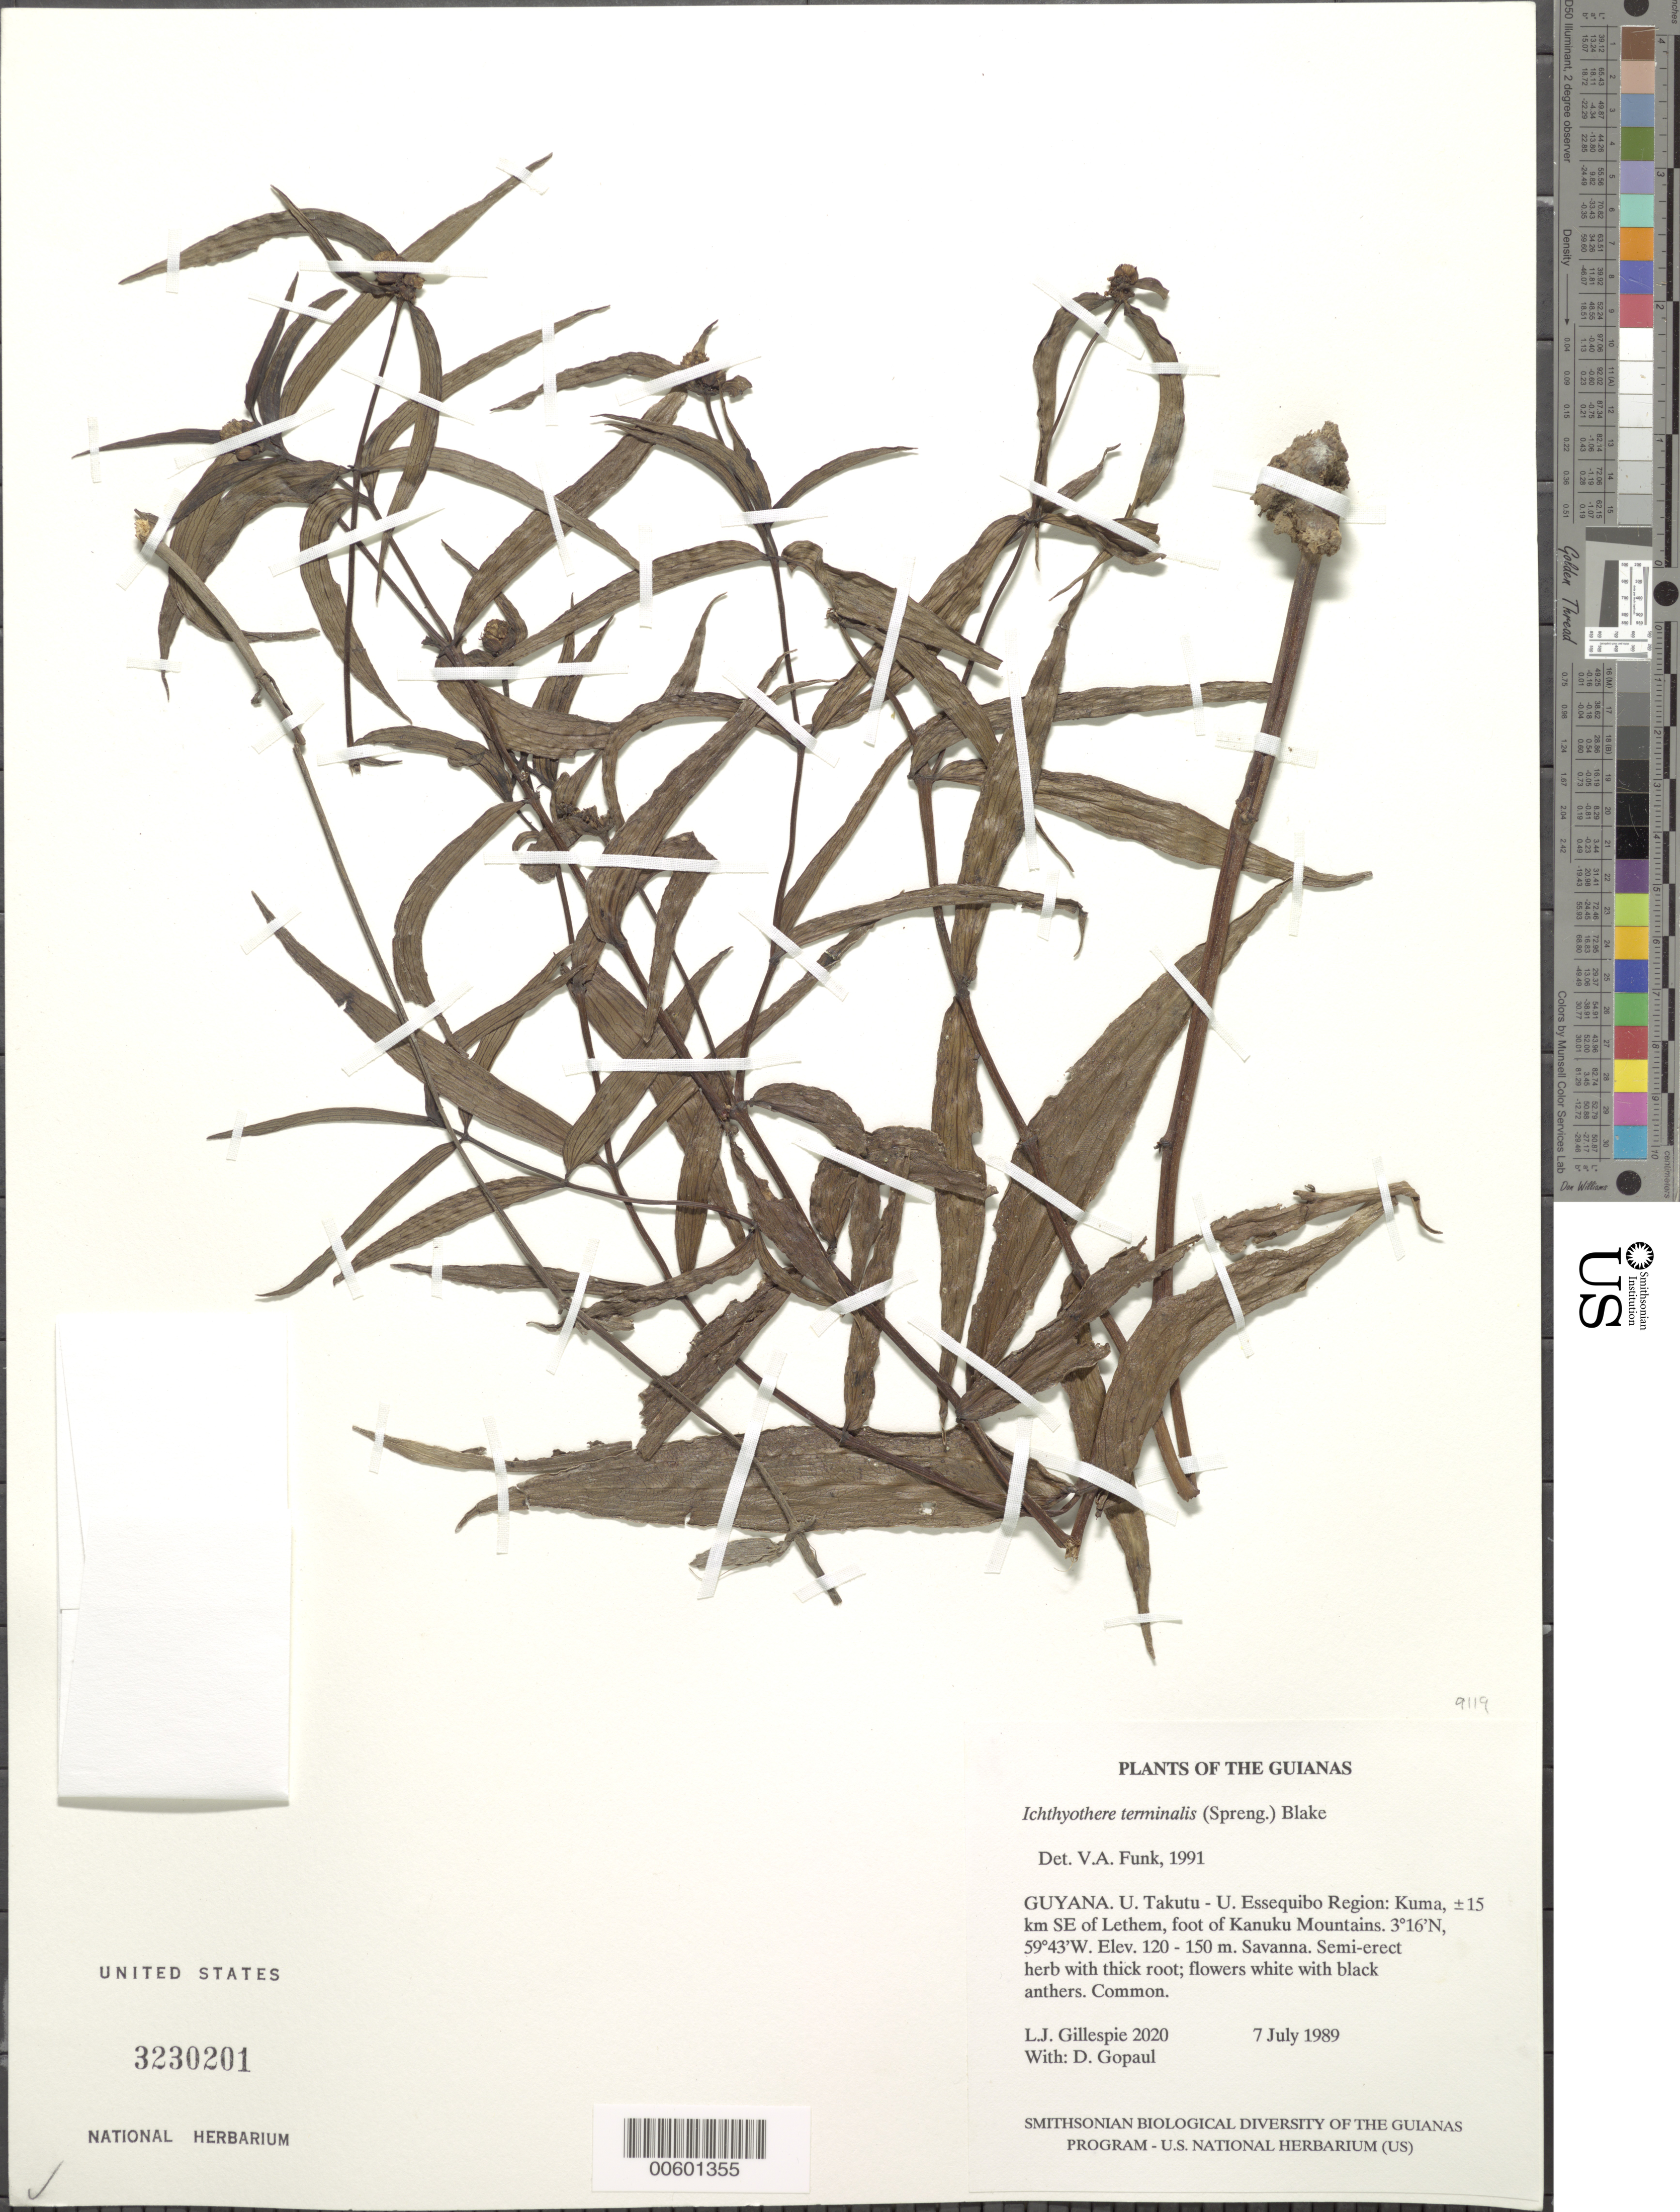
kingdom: Plantae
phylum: Tracheophyta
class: Magnoliopsida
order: Asterales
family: Asteraceae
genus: Ichthyothere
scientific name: Ichthyothere terminalis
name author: (Spreng.) S.F. Blake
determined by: Funk, Vicki A., (BOT), Smithsonian Institution - National Museum of Natural History (UNITED STATES)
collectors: L. J. Gillespie & D. Gopaul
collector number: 2020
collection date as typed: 7 July 1989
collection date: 1989-07-07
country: Guyana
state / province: U. Takutu-U. Essequibo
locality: Kuma, ±15 km SE of Lethem, foot of Kanuku Mountains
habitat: Savanna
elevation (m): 120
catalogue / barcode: US 3230201